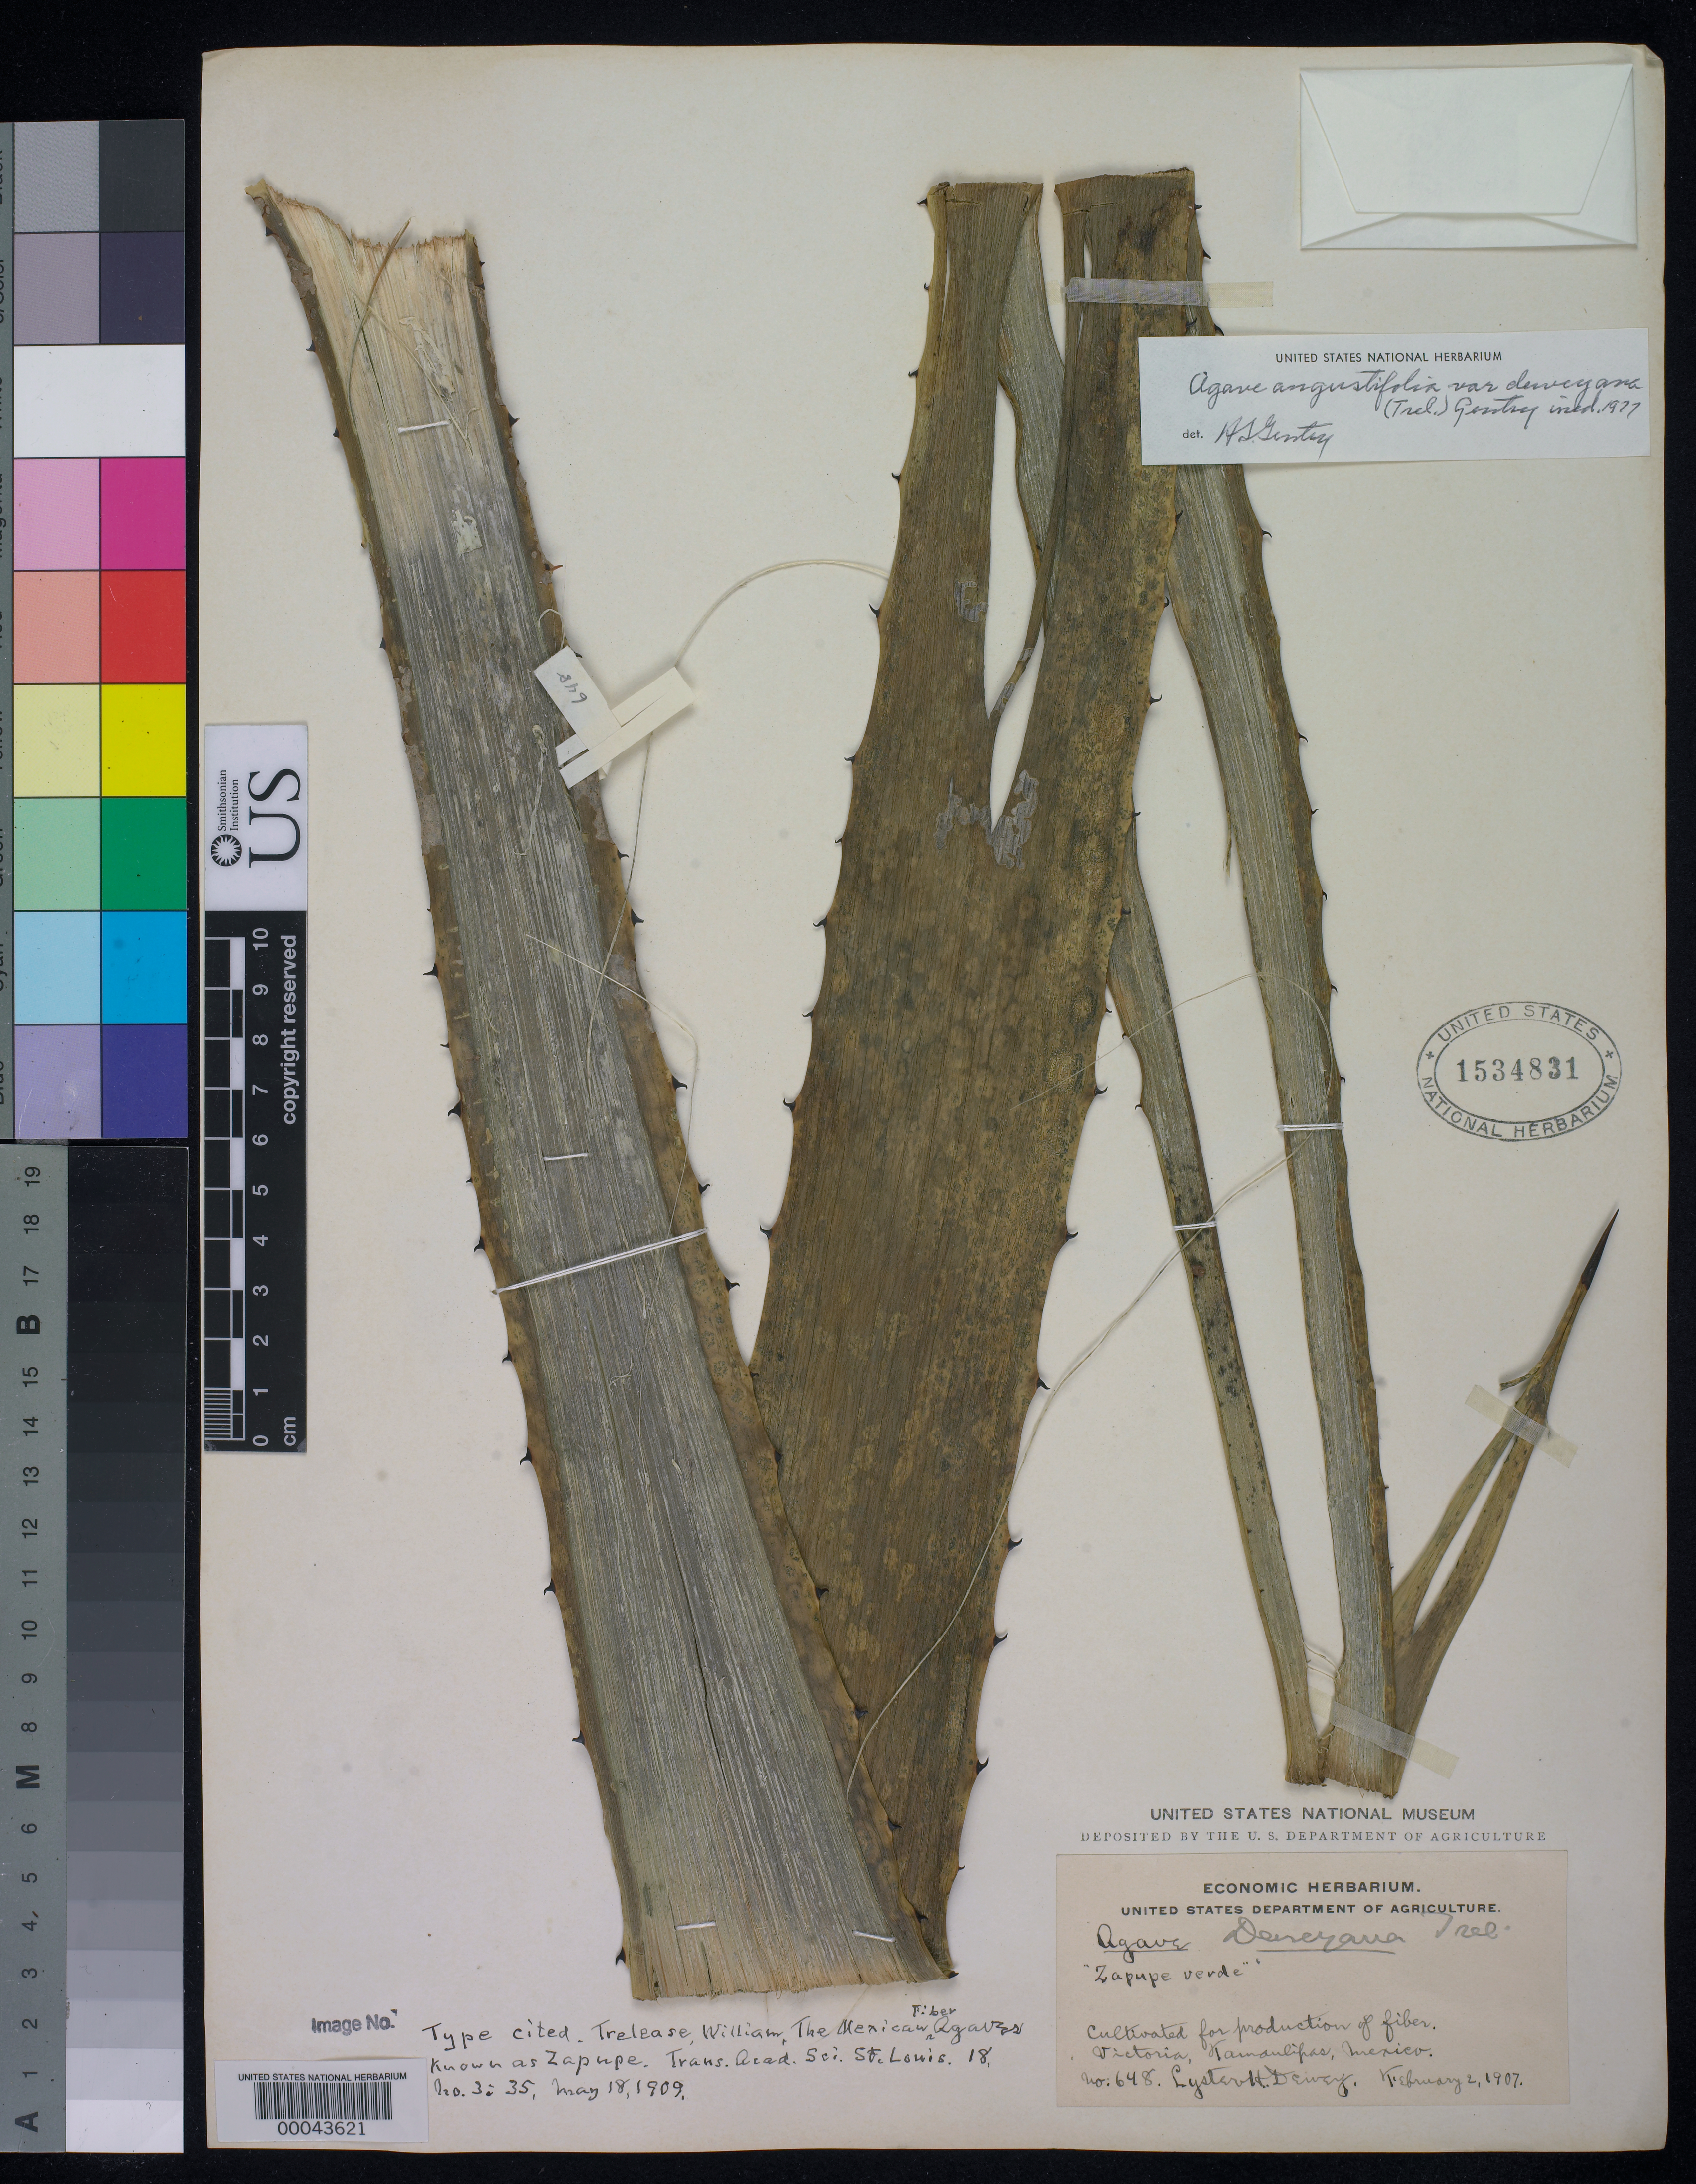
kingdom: Plantae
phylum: Tracheophyta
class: Liliopsida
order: Asparagales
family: Asparagaceae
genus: Agave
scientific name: Agave angustifolia var. deweyana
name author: (Trel.) Gentry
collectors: L. H. Dewey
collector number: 648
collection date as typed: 02 Feb 1907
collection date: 1907-02-02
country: Mexico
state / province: Tamaulipas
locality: Victoria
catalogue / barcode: US 1534831